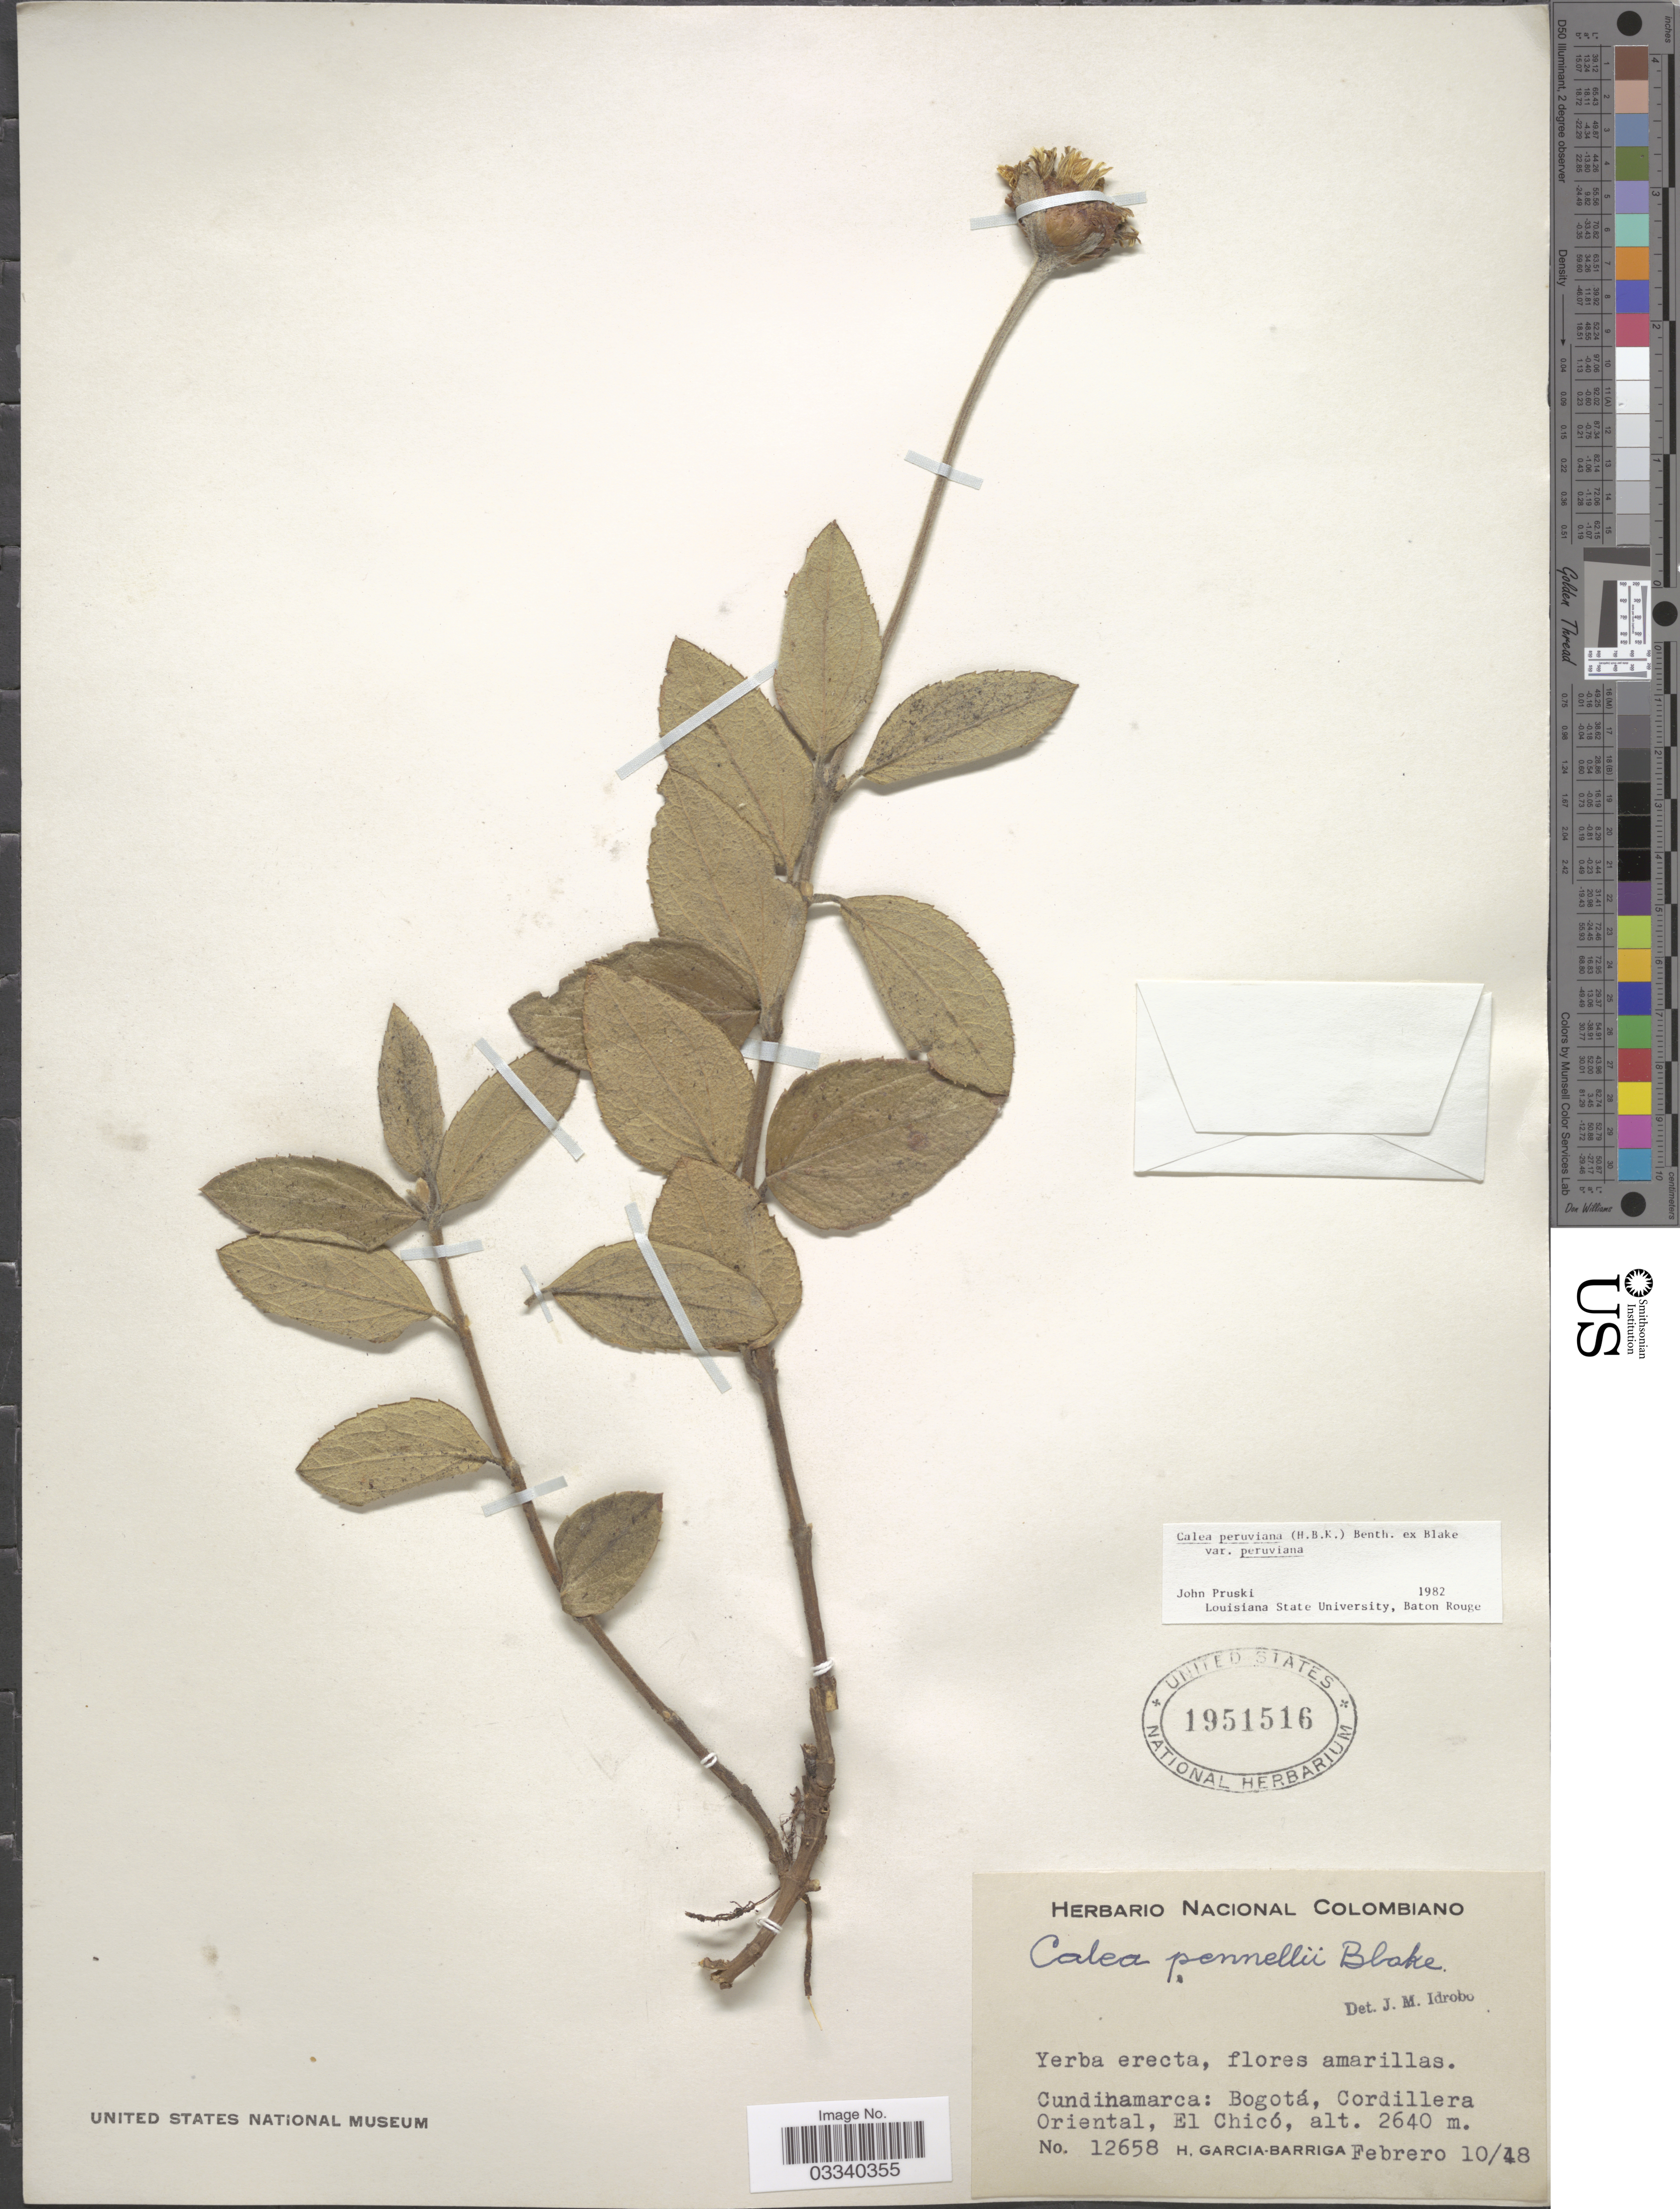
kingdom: Plantae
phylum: Tracheophyta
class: Magnoliopsida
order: Asterales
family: Asteraceae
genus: Calea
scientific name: Calea peruviana var. peruviana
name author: (Kunth) Benth.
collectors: H. García Barriga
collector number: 12658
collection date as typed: Transcribed d/m/y: 10/2/48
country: Colombia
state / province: Cundinamarca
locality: Bogotá, Cordillera Oriental, El Chicó.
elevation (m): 2640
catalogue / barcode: US 1951516